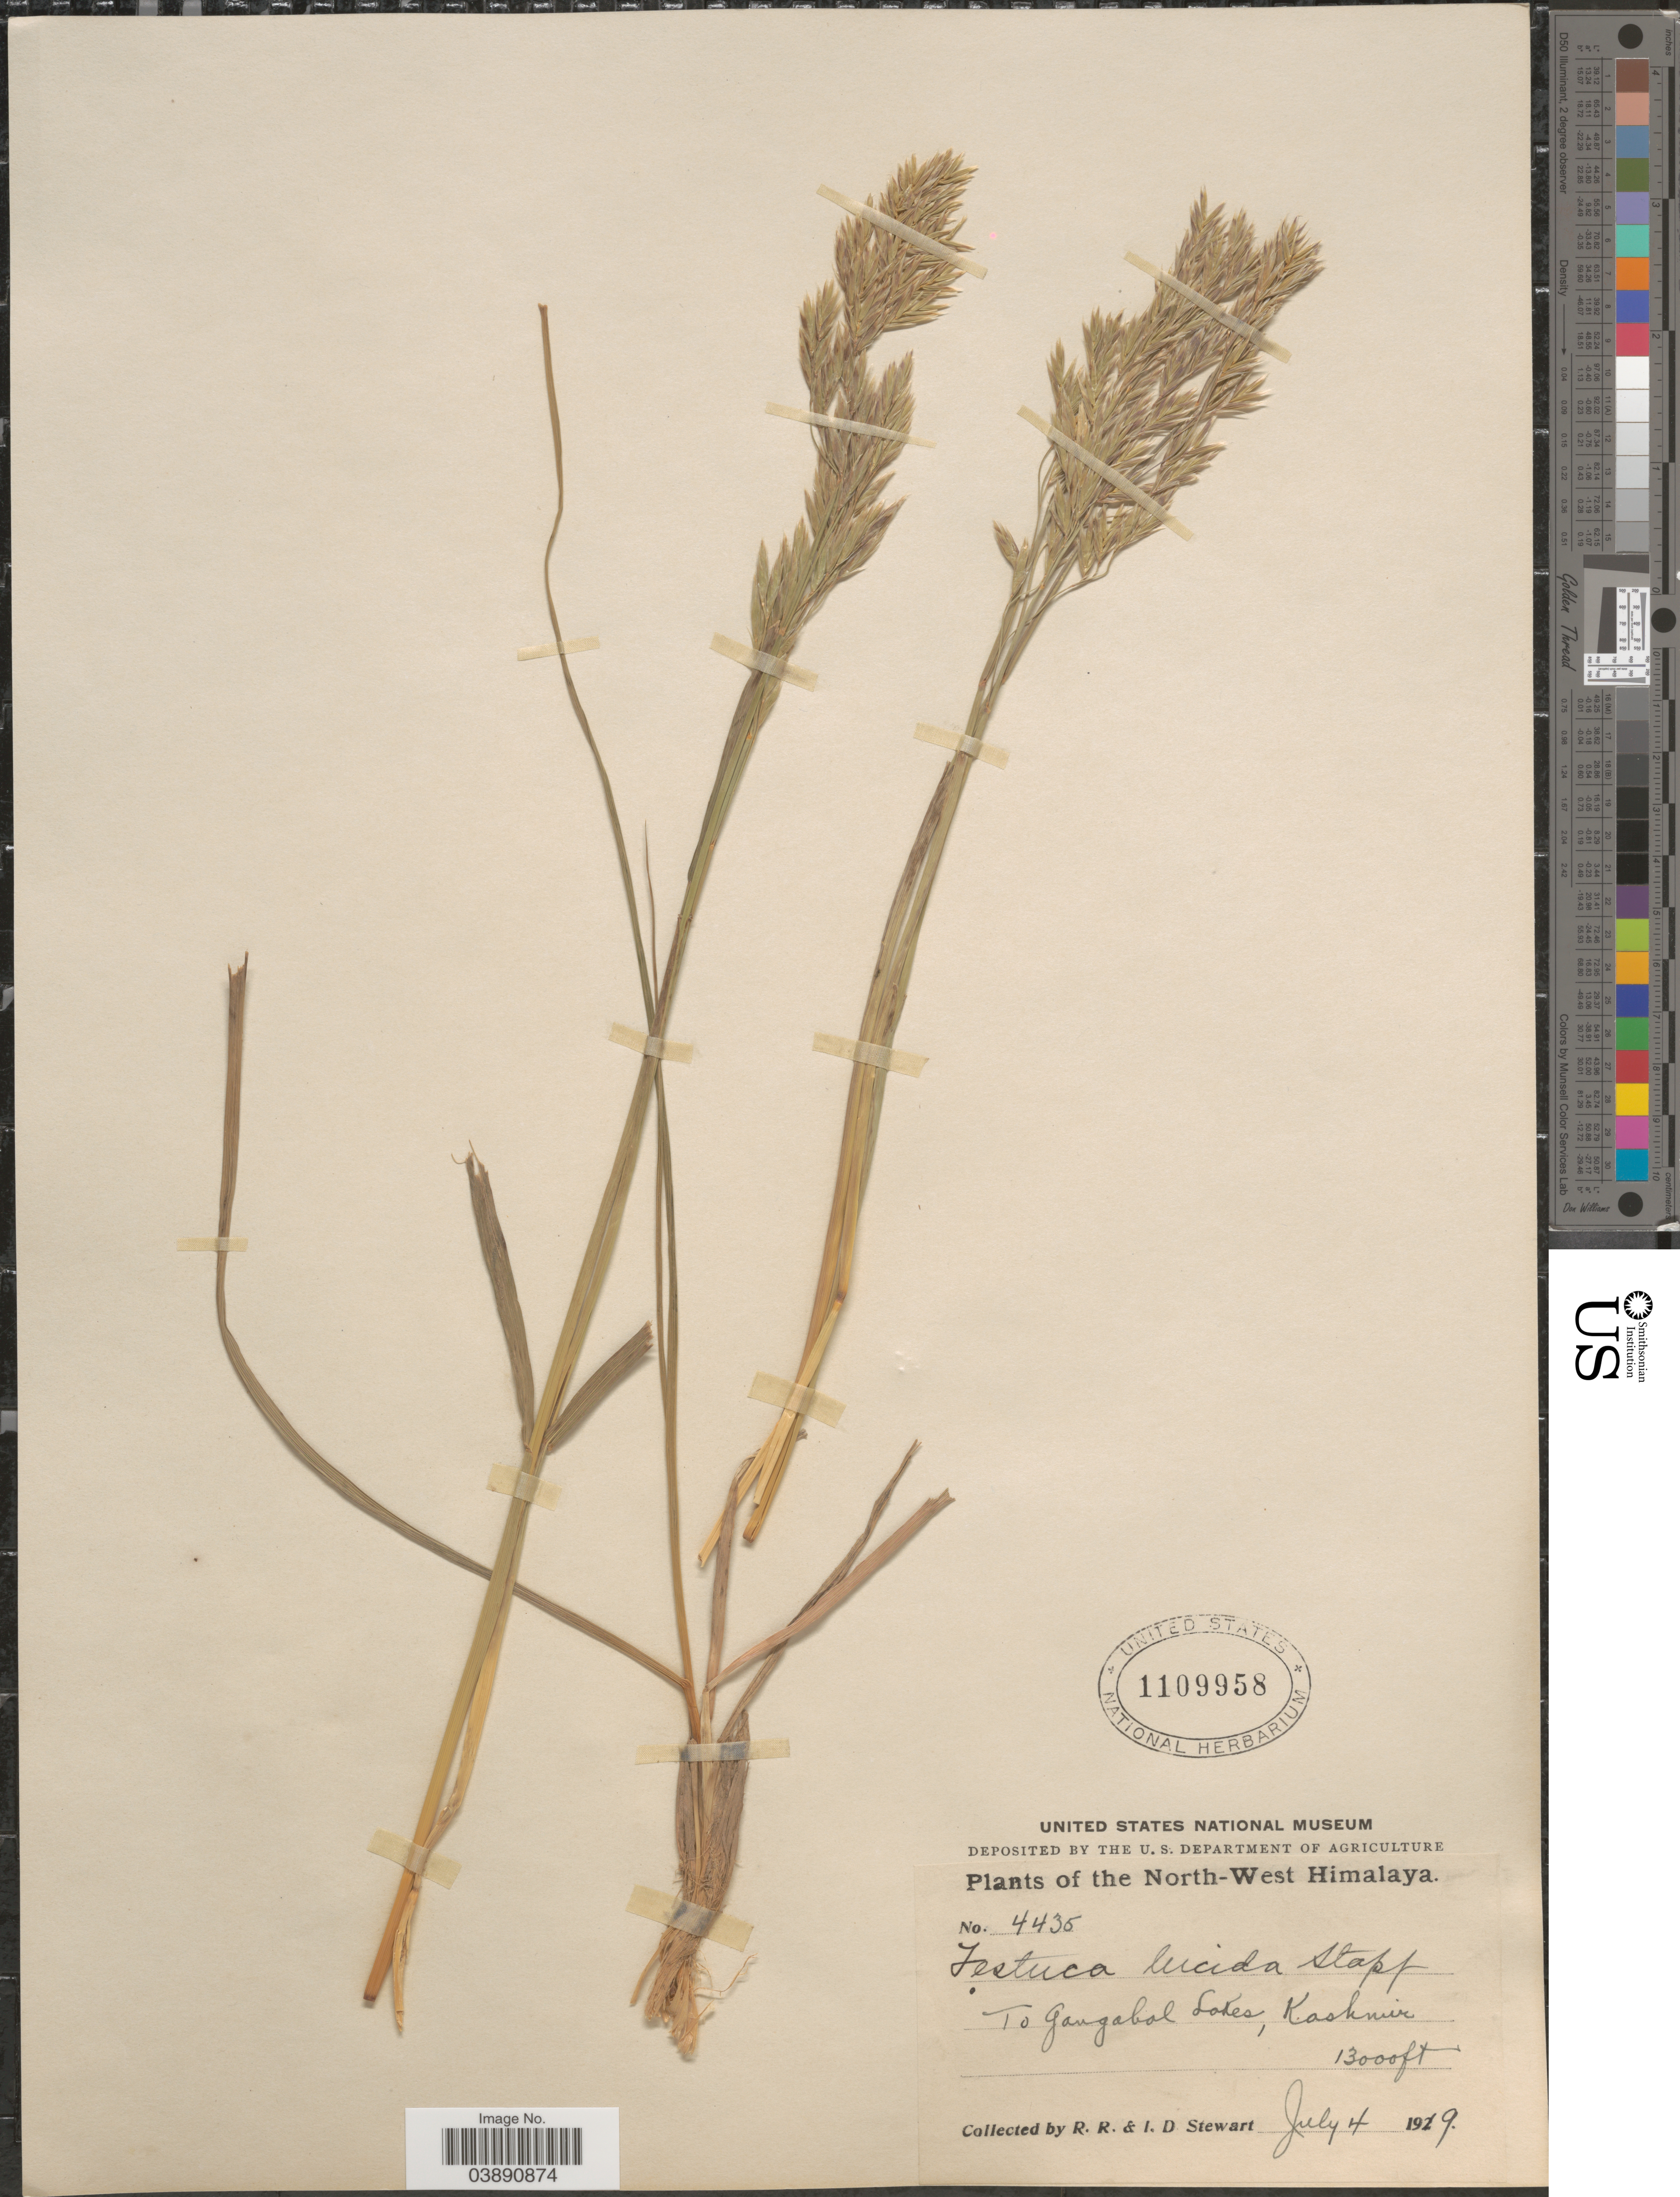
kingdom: Plantae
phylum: Tracheophyta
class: Liliopsida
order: Poales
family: Poaceae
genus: Festuca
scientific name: Festuca lucida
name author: Stapf & Hook. f.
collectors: R. Stewart & I. Stewart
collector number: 4435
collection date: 1919-07-04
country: India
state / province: Jammu and Kashmir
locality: North-West Himalaya. To Gangabol Lakes, Kashmir.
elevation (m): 3962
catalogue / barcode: US 1109958